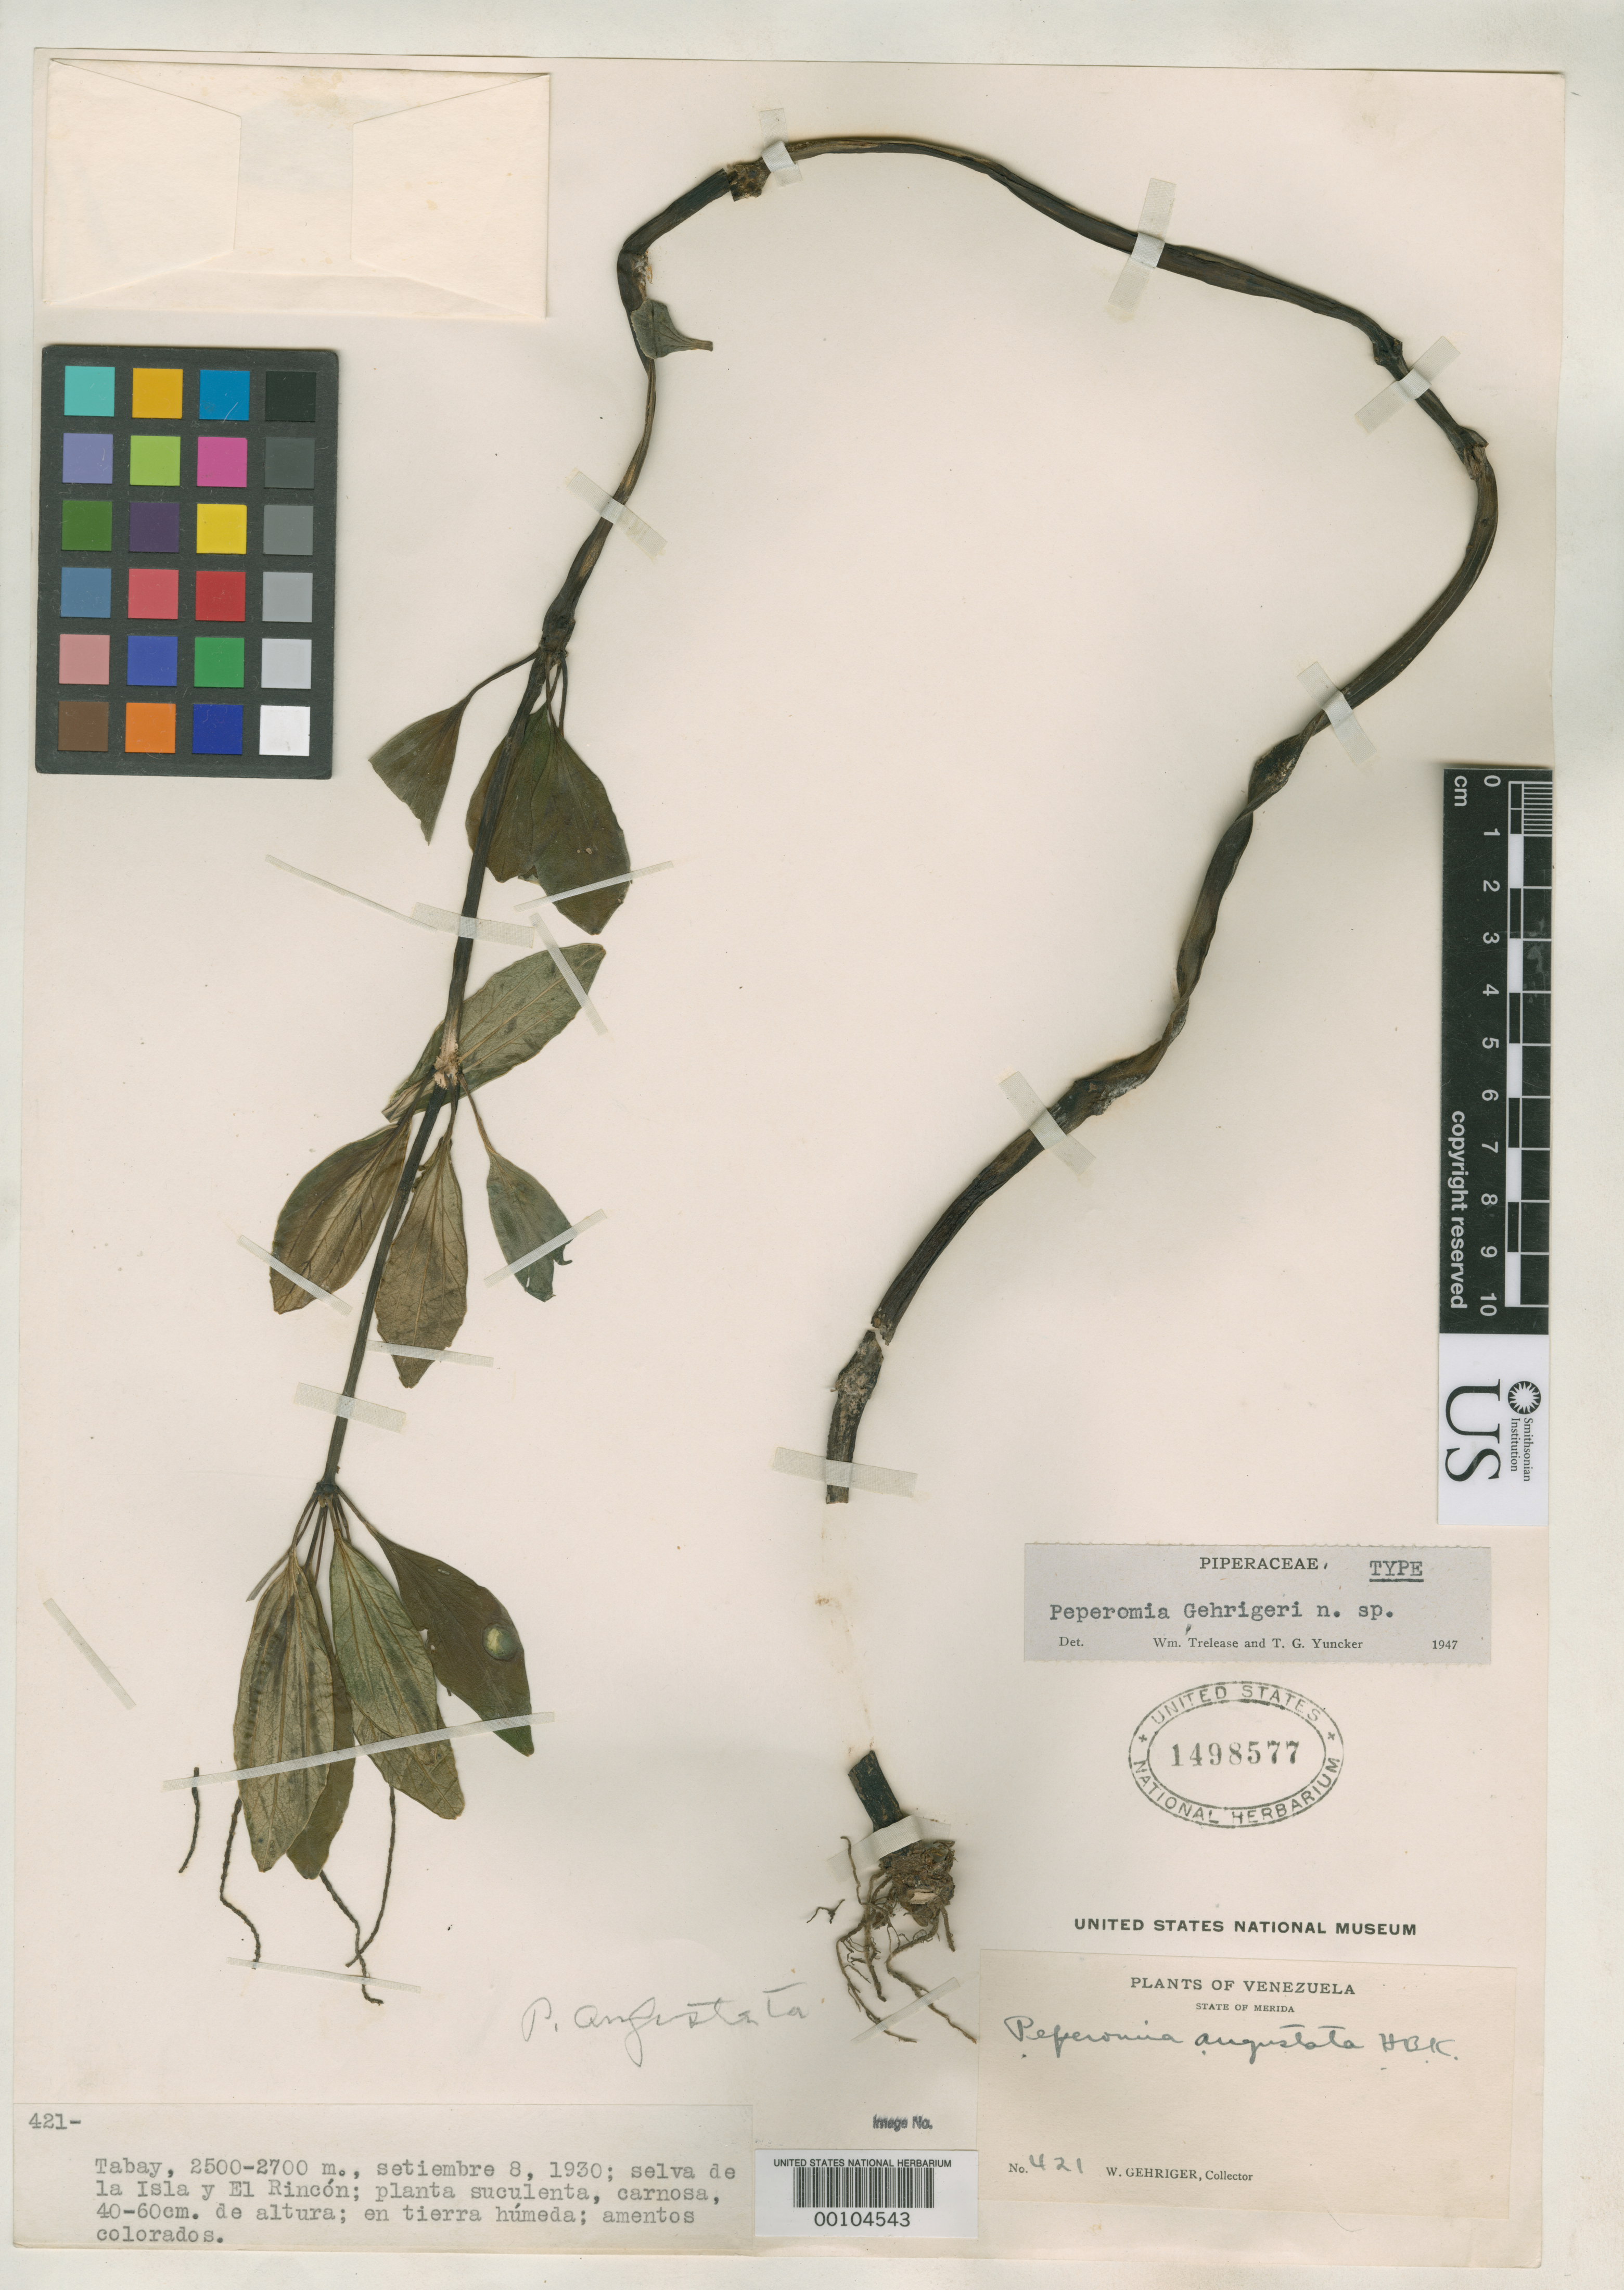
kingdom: Plantae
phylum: Tracheophyta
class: Magnoliopsida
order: Piperales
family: Piperaceae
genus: Peperomia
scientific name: Peperomia gehrigeri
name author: Trel. & Yunck.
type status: Holotype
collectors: W. Gehriger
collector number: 421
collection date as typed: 08 Sep 1930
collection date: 1930-09-08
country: Venezuela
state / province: Mérida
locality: Tabay, selva de La Isla y El Rincon.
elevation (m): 2500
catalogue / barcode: US 1498577